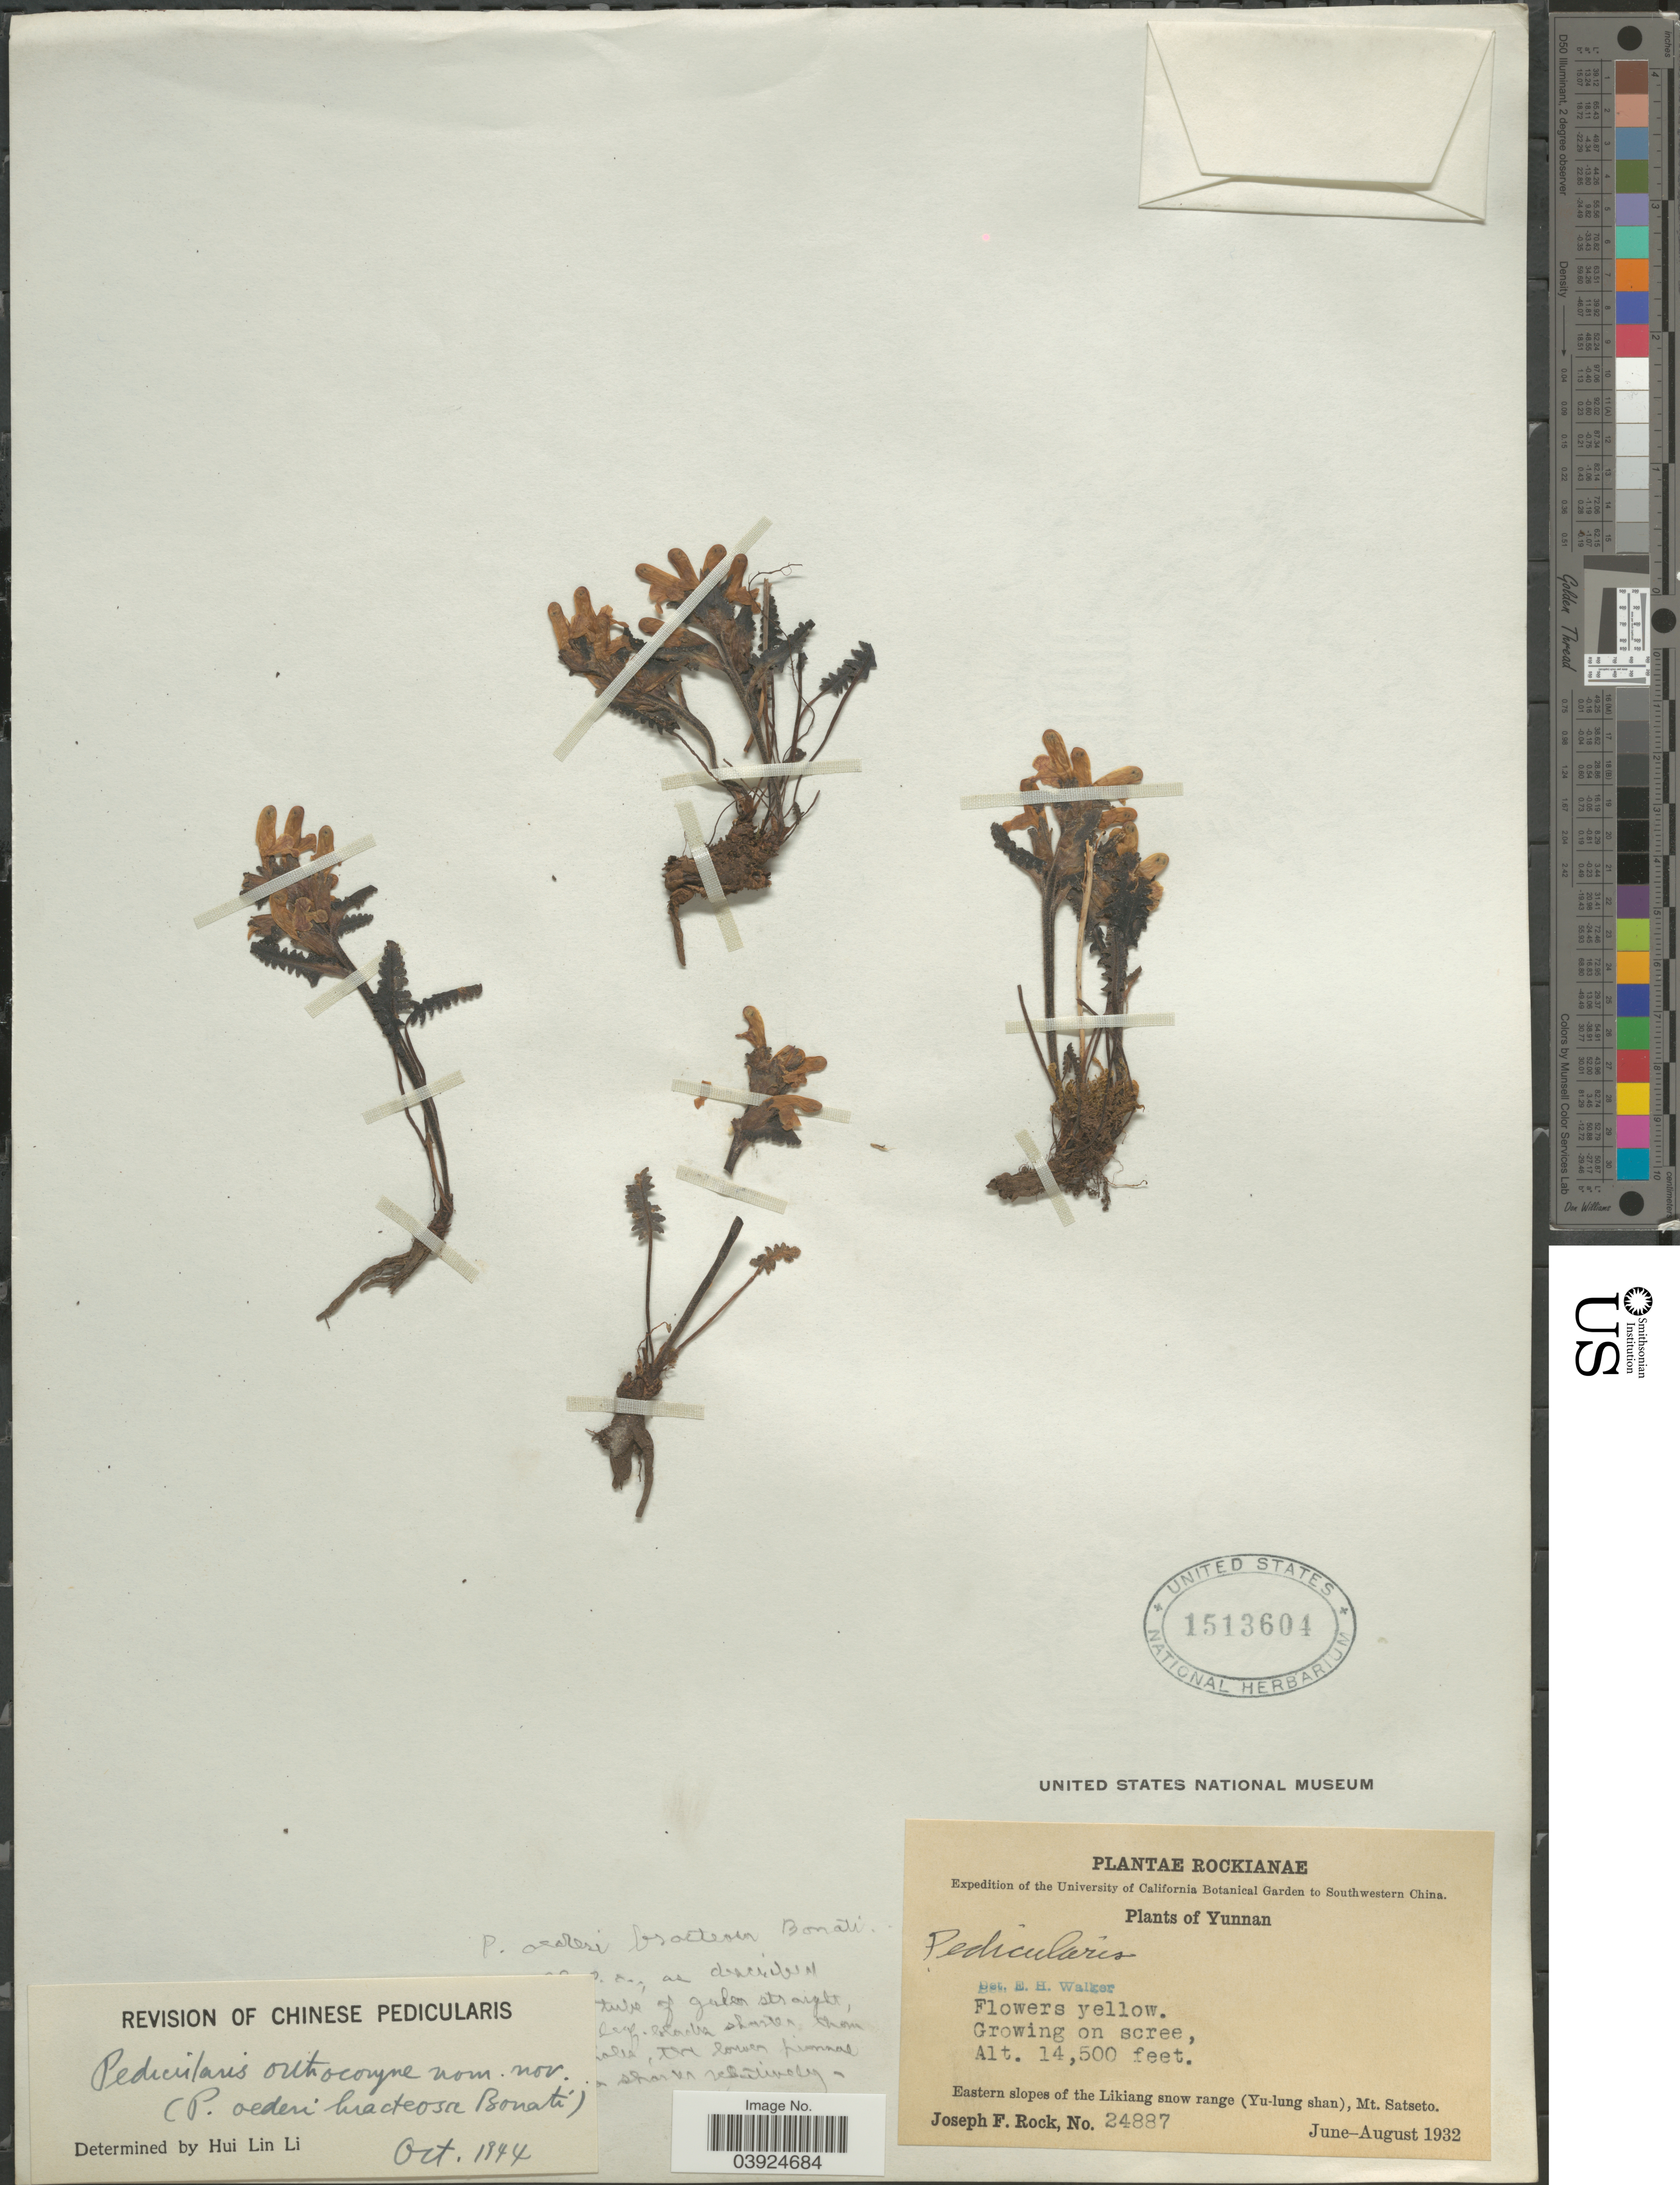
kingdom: Plantae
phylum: Tracheophyta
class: Magnoliopsida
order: Lamiales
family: Orobanchaceae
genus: Pedicularis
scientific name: Pedicularis orthocoryne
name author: H.L. Li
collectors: J. F. Rock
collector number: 24887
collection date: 1932-06/1932-08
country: China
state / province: Yunnan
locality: Eastern slopes of the Likiang snow range (Yu-lung shan), Mt. Satseto.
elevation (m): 4420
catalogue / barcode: US 1513604